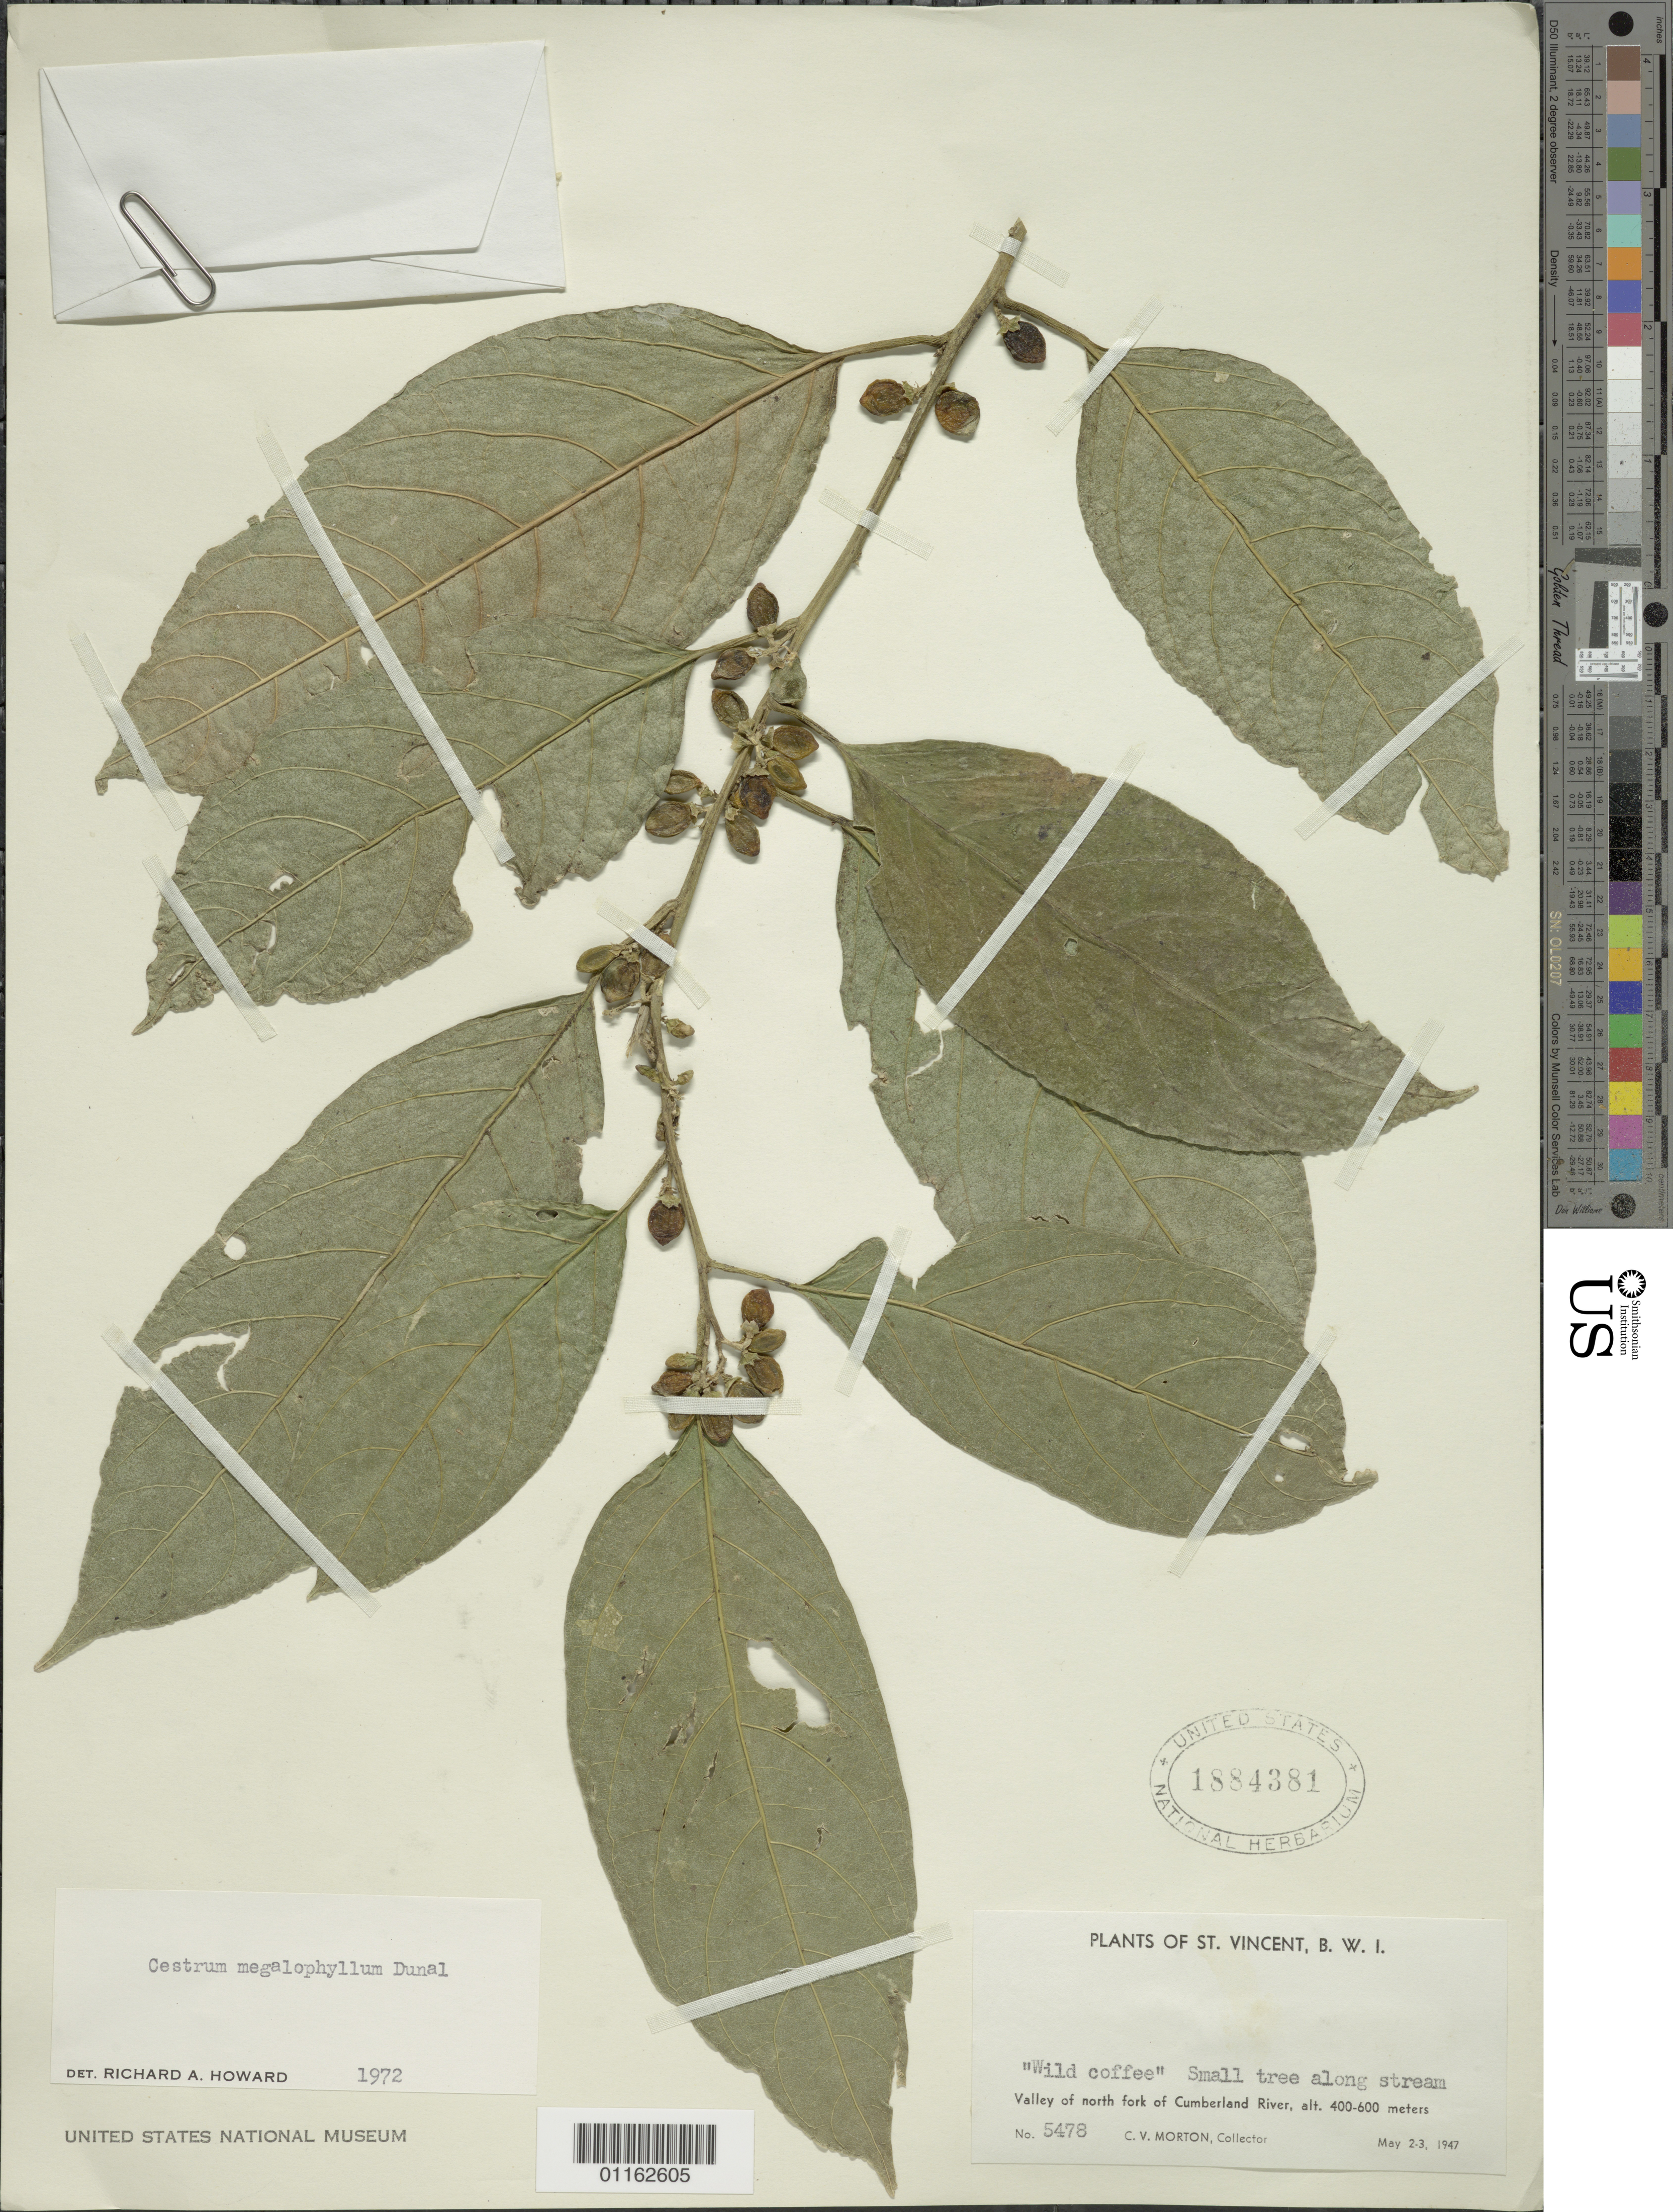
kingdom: Plantae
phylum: Tracheophyta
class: Magnoliopsida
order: Solanales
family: Solanaceae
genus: Cestrum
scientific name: Cestrum megalophyllum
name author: Dunal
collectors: C. V. Morton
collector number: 5478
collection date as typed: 02 May 1947 to 03 May 1947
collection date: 1947-05-02/1947-05-03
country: St. Vincent - Grenadines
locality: Valley of N fork of Cumberland river.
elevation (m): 400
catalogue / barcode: US 1884381